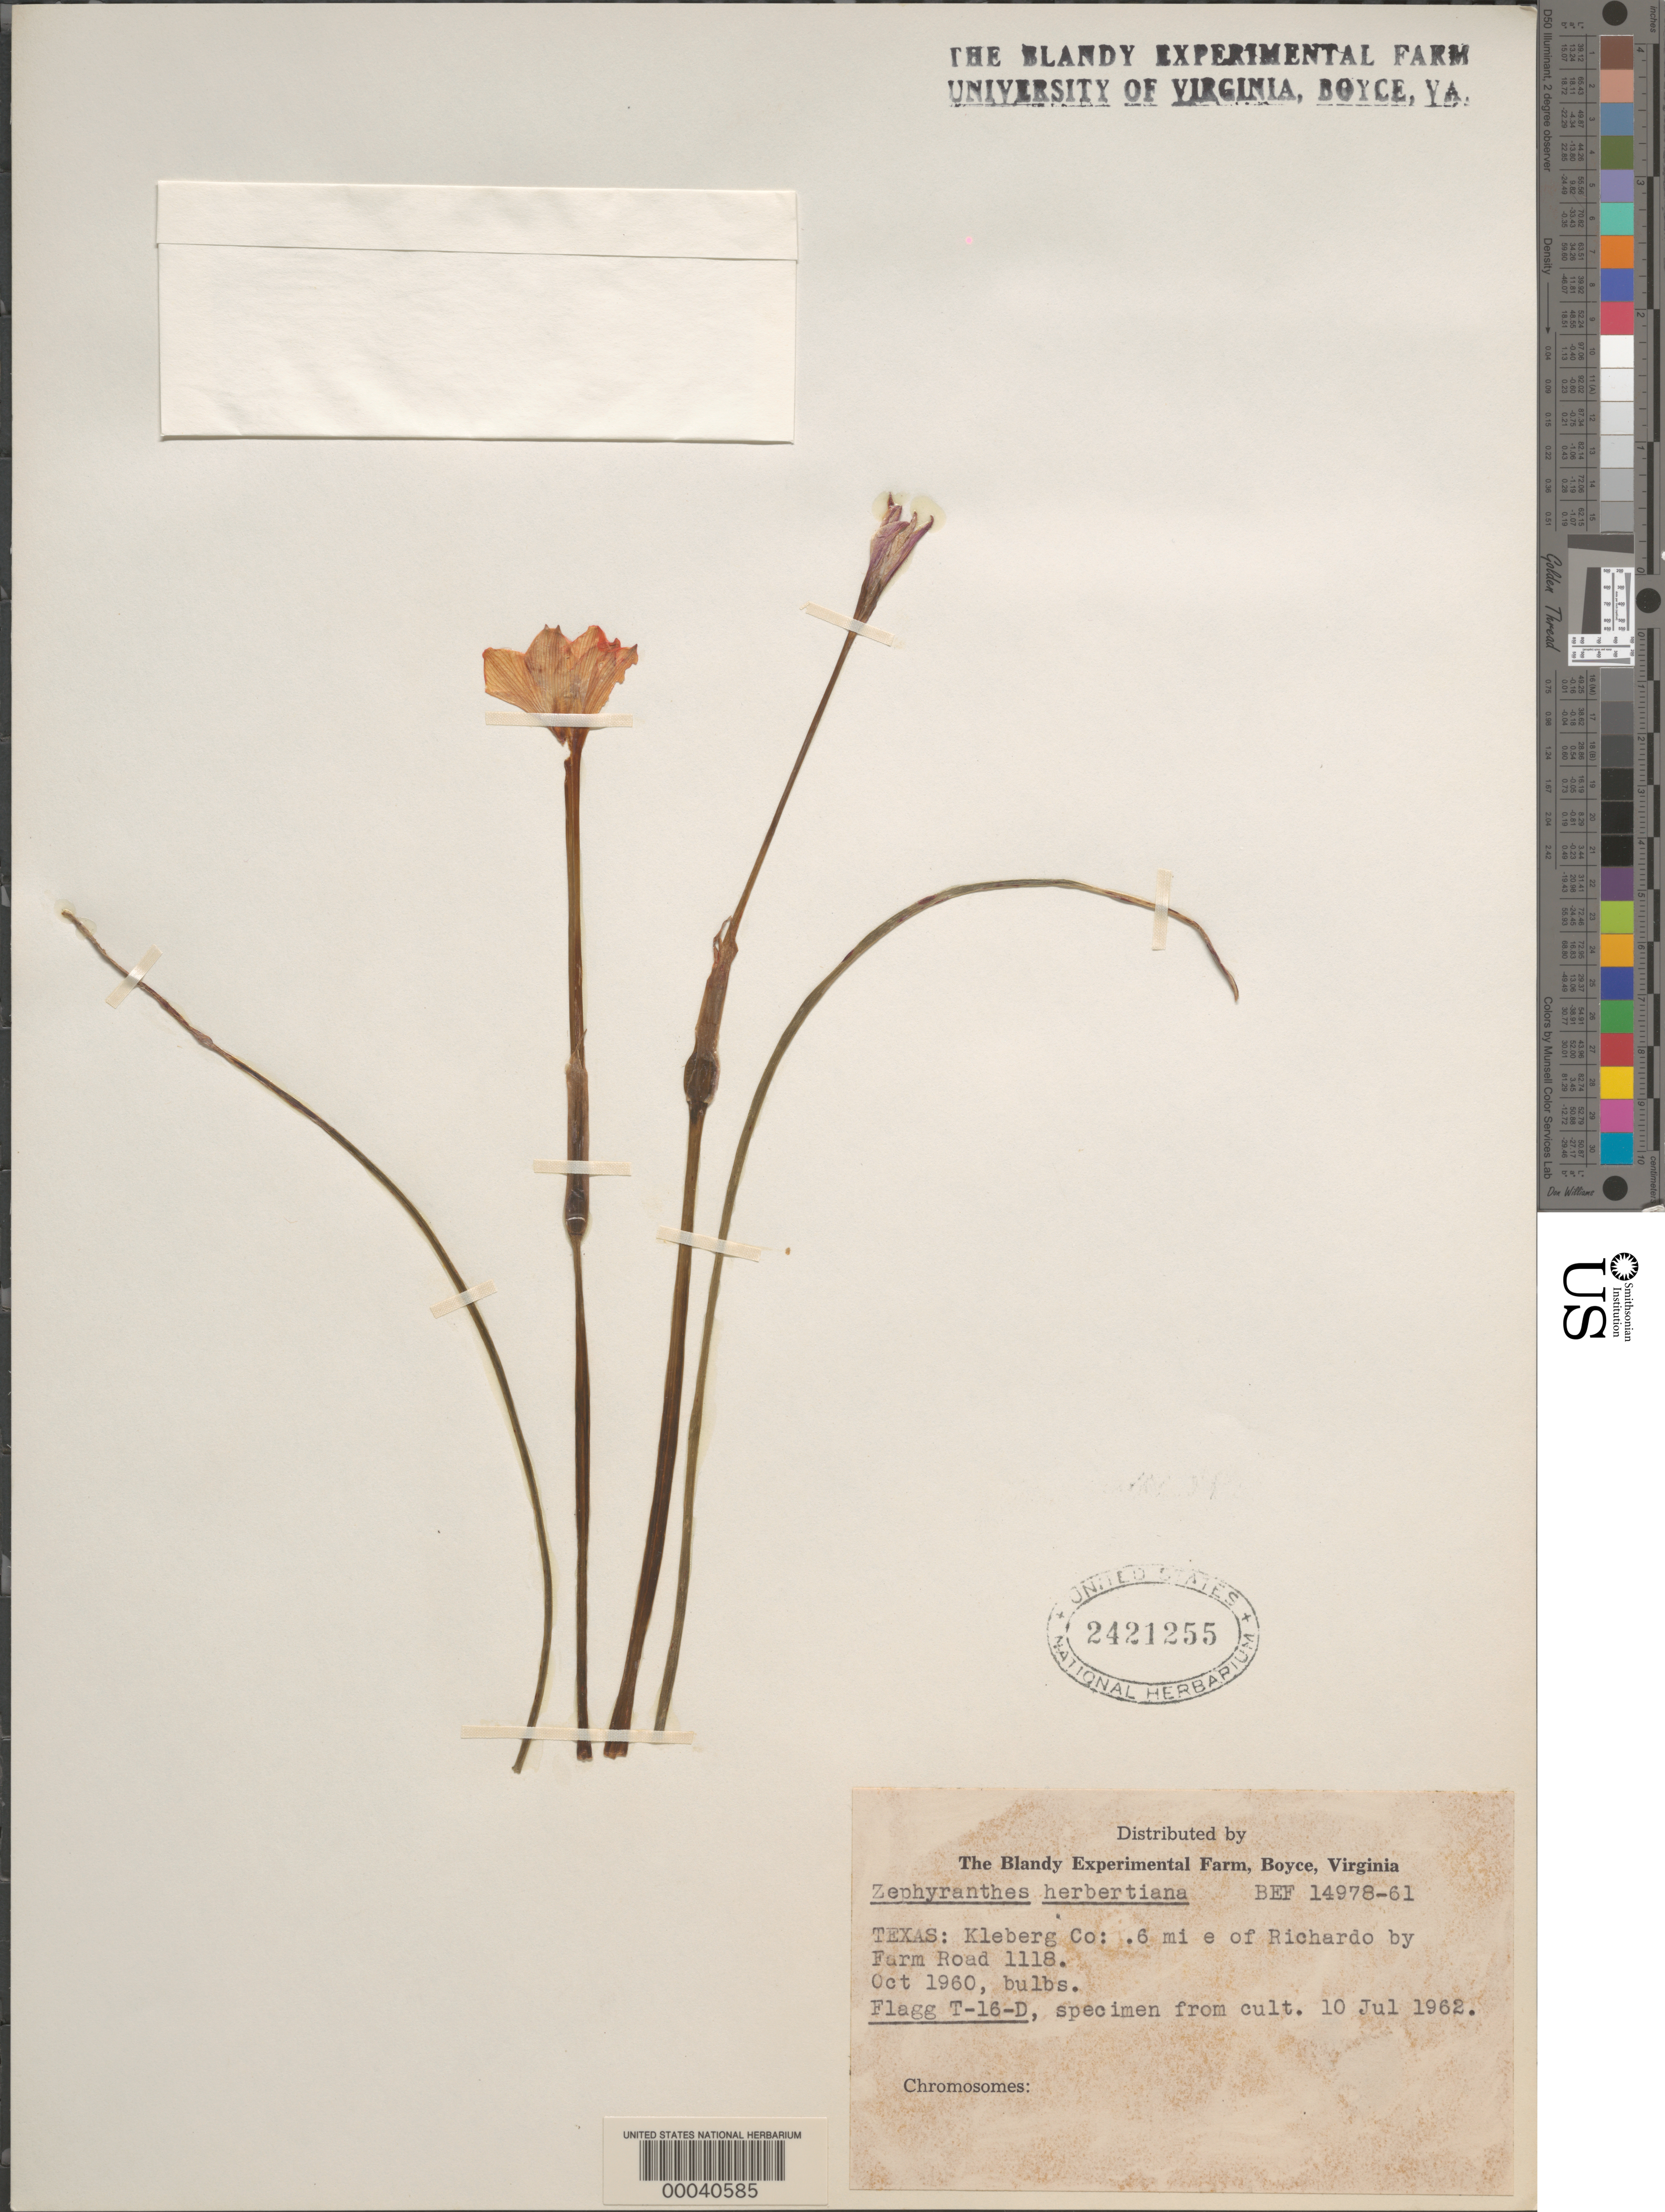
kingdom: Plantae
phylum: Tracheophyta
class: Liliopsida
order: Asparagales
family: Amaryllidaceae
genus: Zephyranthes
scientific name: Zephyranthes herbertiana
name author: D. Dietr.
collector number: Bef 14978-61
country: United States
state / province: Texas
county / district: Kleberg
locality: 0.6 mi. e of richardo, by farm rd. 1118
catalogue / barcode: US 2421255